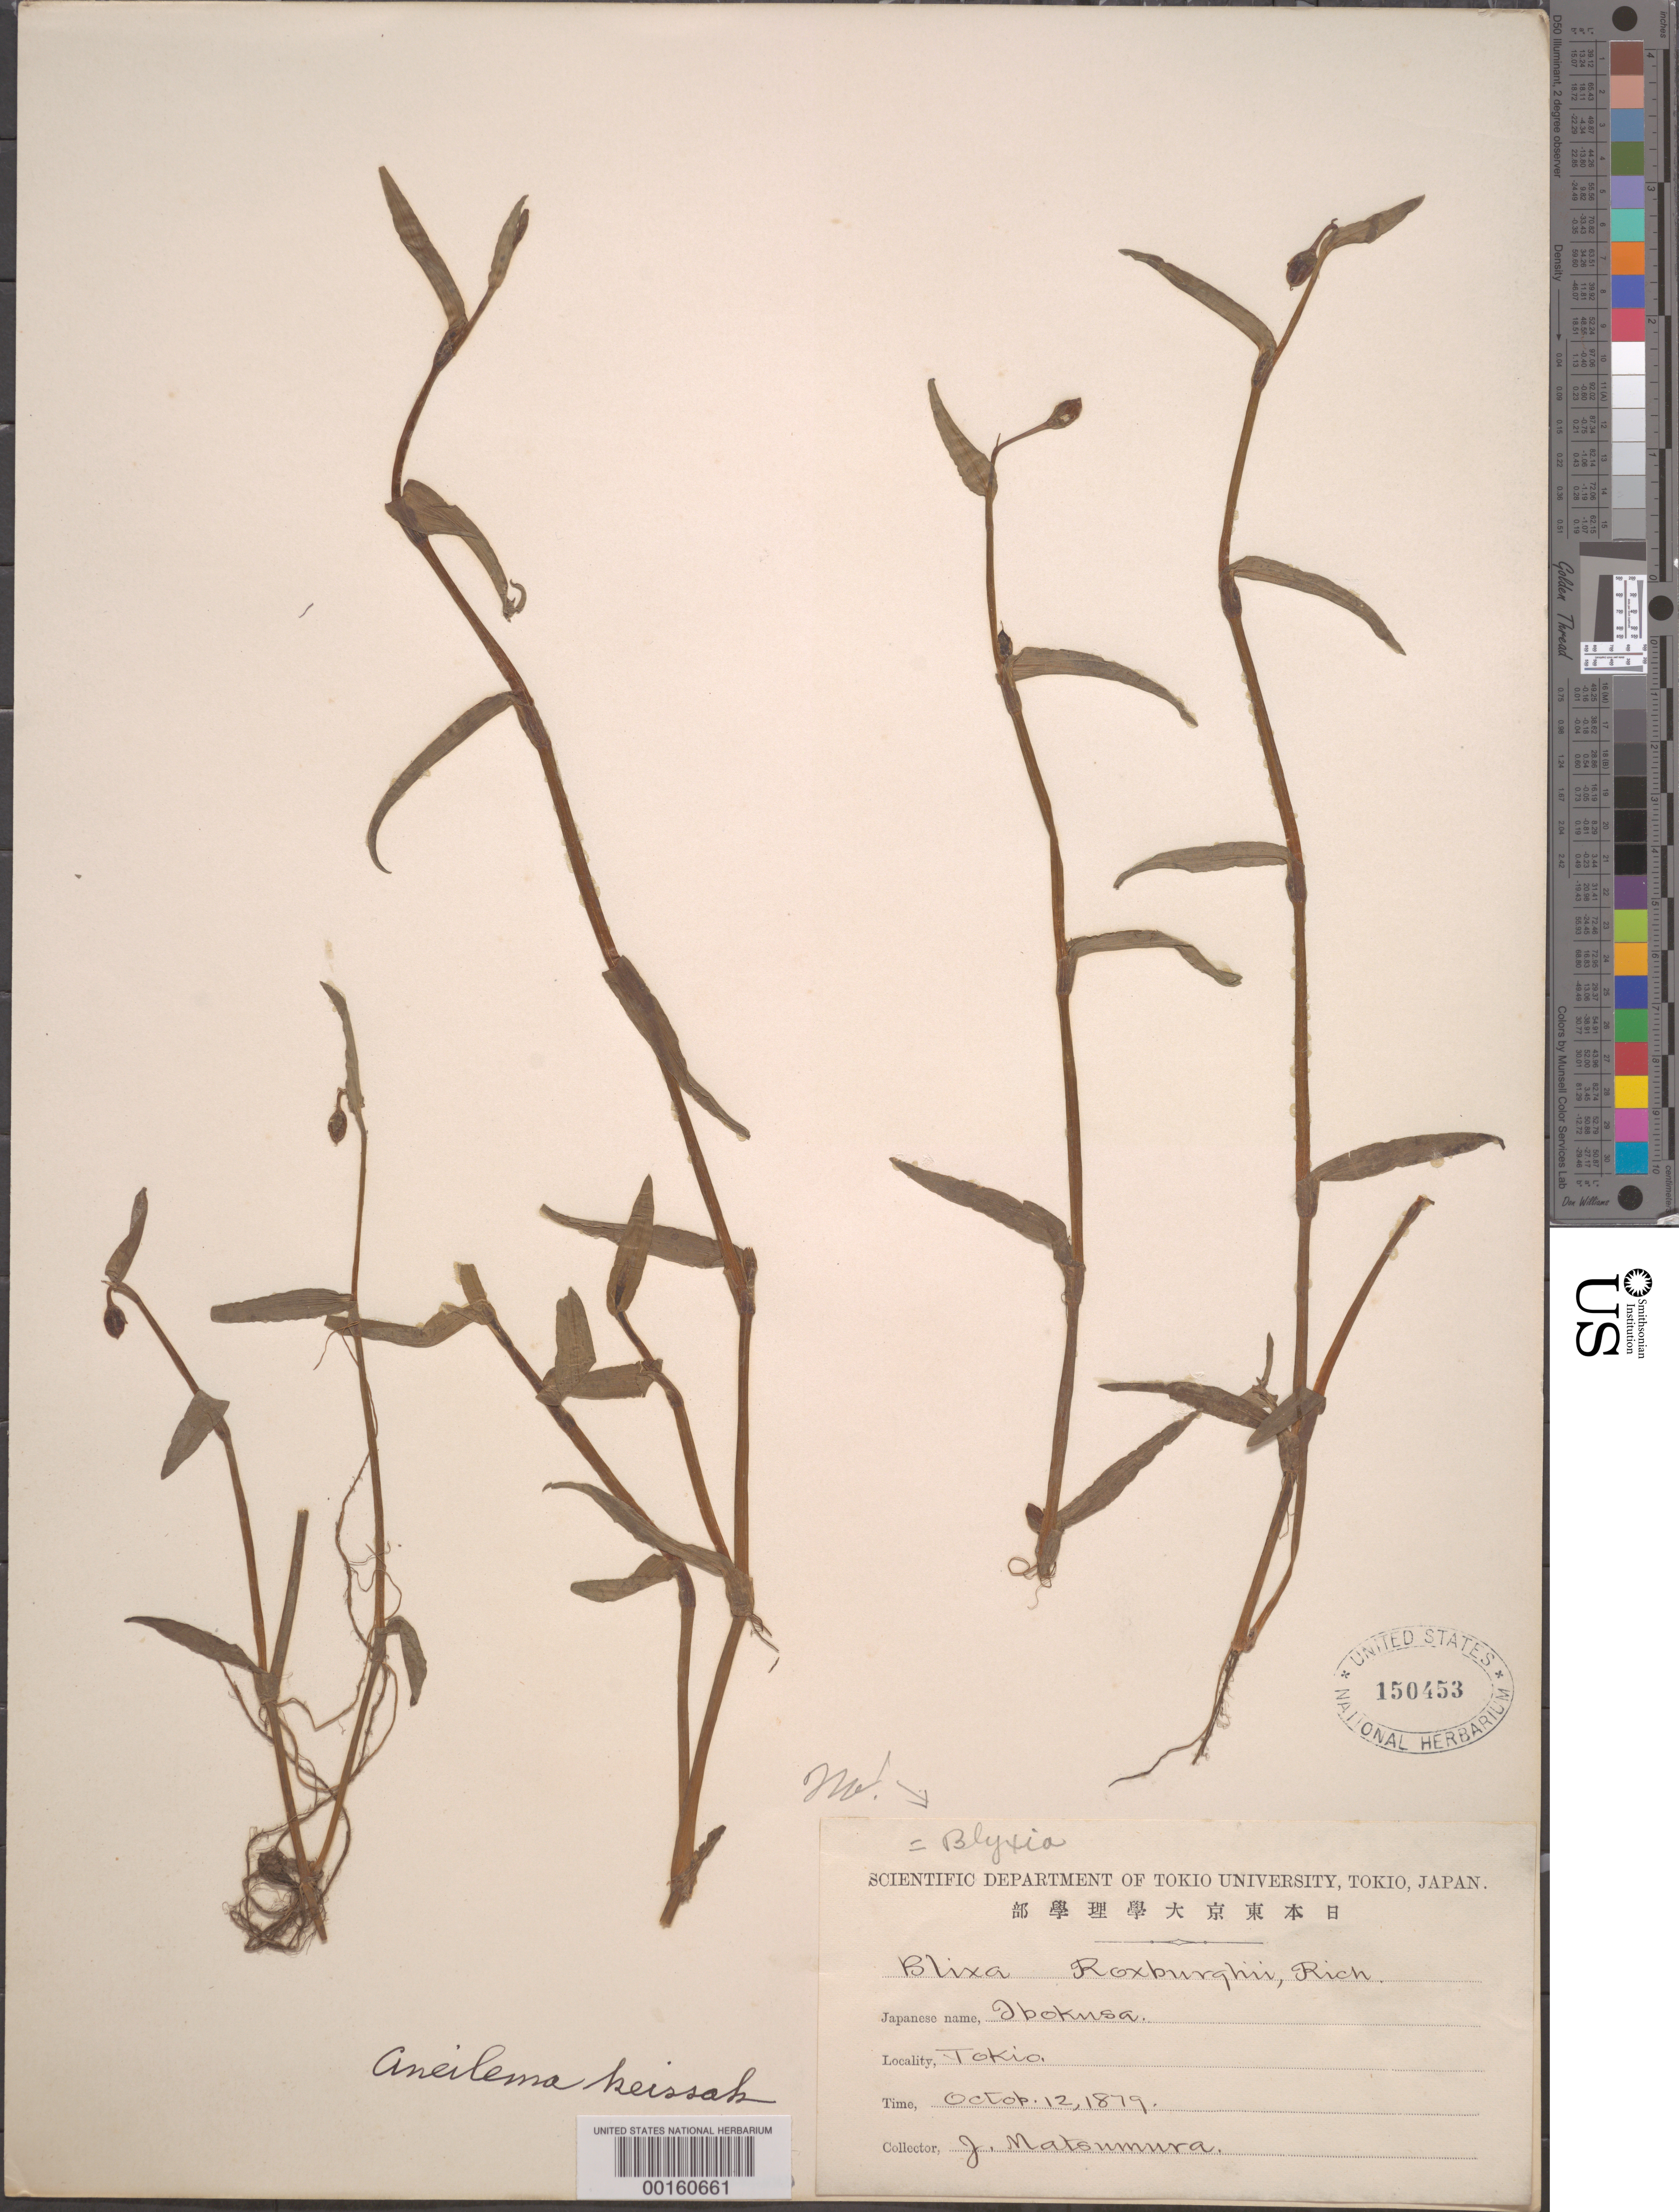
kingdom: Plantae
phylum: Tracheophyta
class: Liliopsida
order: Commelinales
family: Commelinaceae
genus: Murdannia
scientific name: Murdannia keisak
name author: (Hassk.) Hand.-Mazz.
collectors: J. Matsumura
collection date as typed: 12 Oct 1879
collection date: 1879-10-12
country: Japan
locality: Tokyo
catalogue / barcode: US 150453